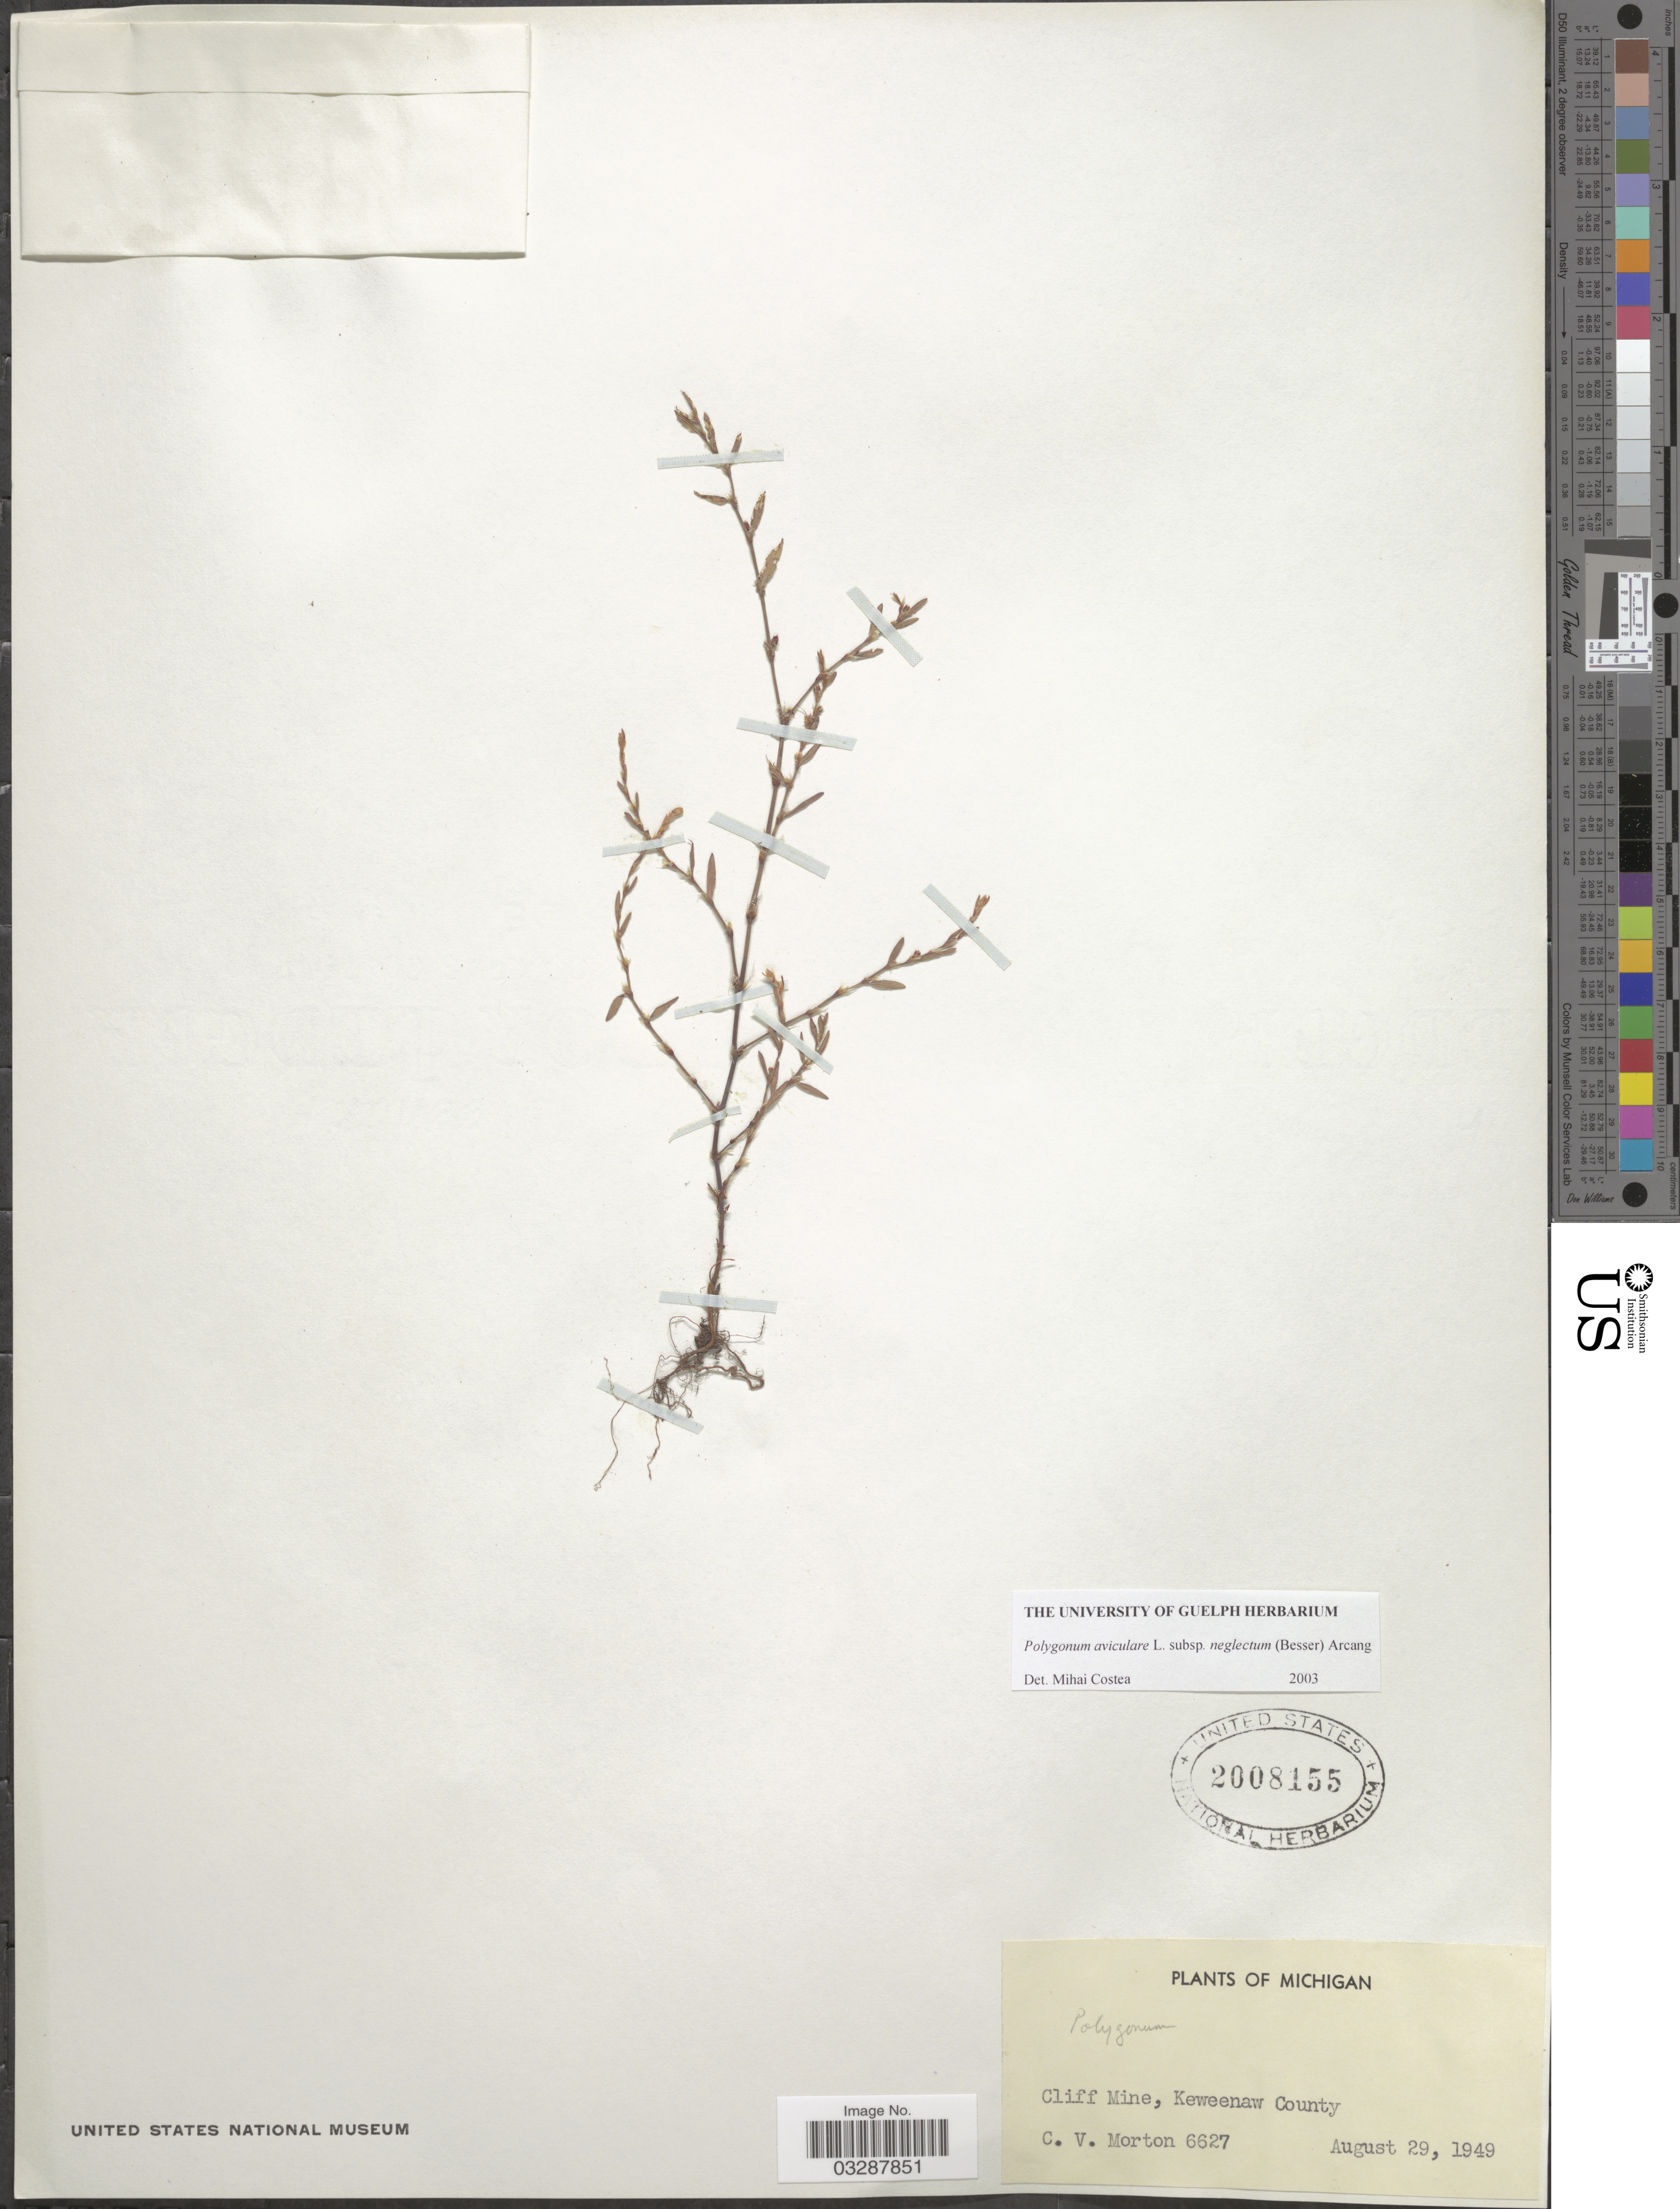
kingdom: Plantae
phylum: Tracheophyta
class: Magnoliopsida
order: Caryophyllales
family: Polygonaceae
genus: Polygonum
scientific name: Polygonum aviculare subsp. neglectum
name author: (Besser) Arcang.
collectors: C. V. Morton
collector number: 6627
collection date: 1949-08-29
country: United States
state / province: Michigan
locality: Cliff Mine, Keweenaw County.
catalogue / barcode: US 2008155